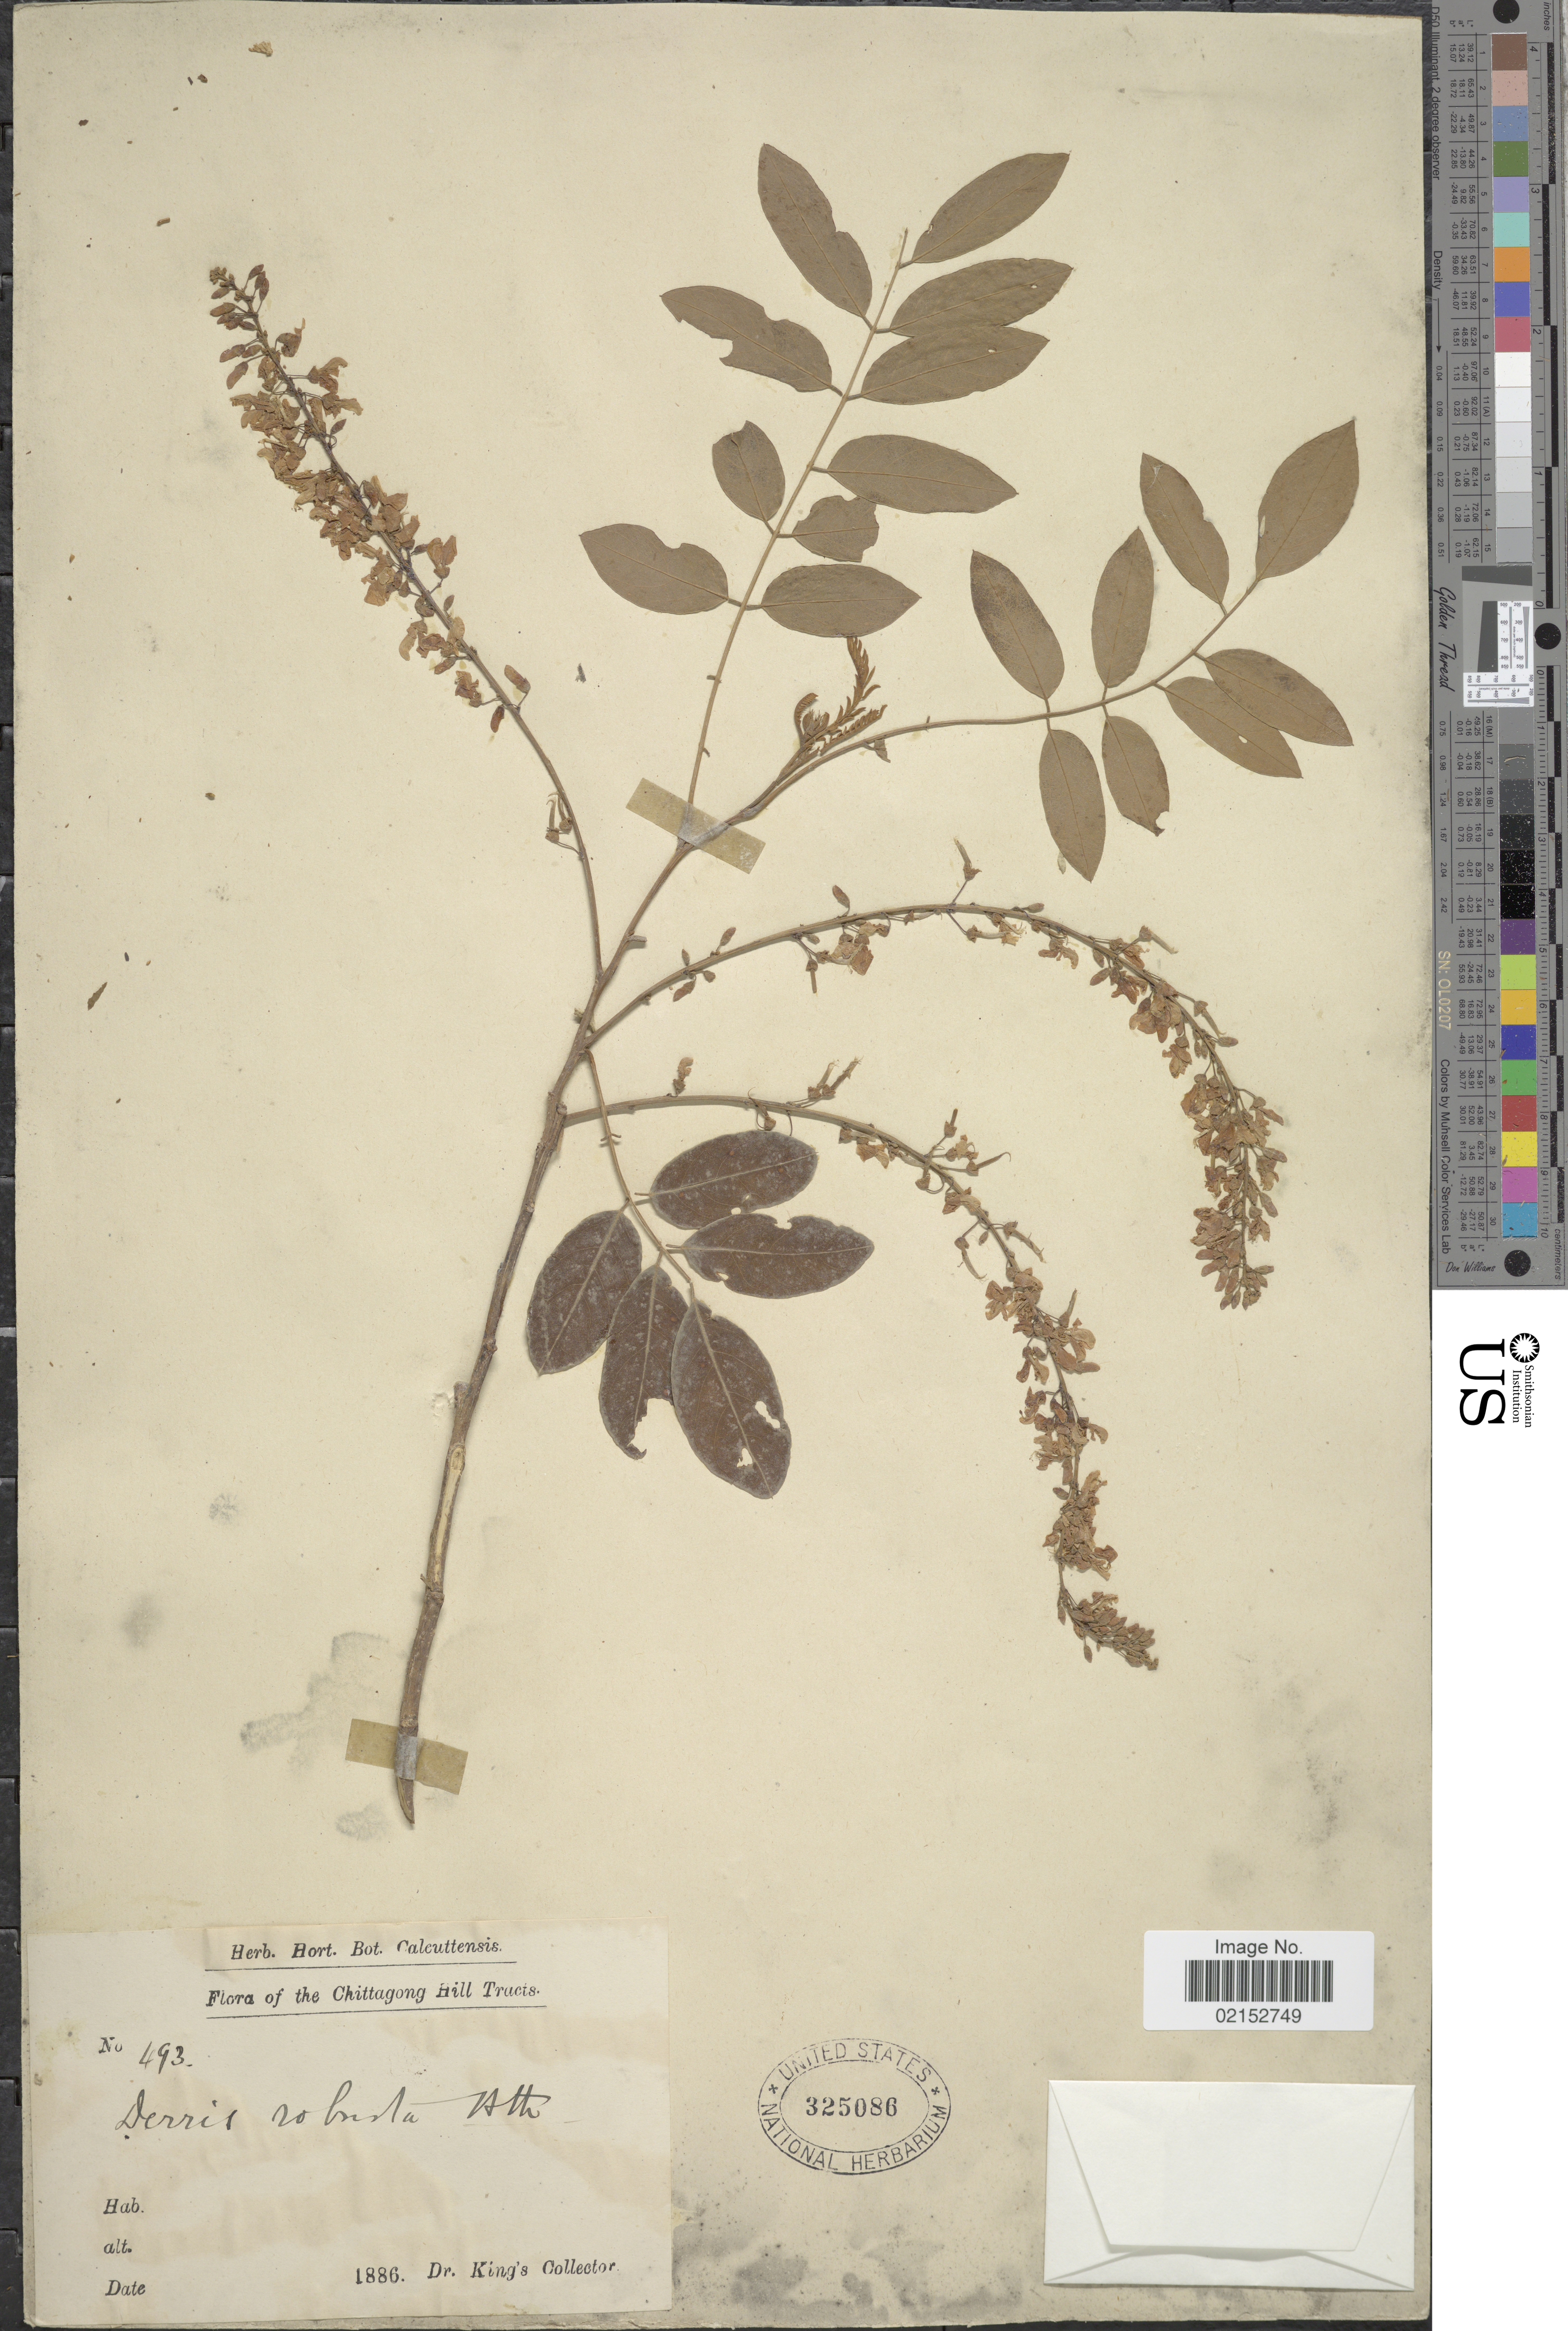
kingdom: Plantae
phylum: Tracheophyta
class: Magnoliopsida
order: Fabales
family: Fabaceae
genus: Brachypterum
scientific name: Brachypterum robustum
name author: (Roxb. ex DC.) Adema & Sirich.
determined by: Strong, Mark T., (BOT), Smithsonian Institution - National Museum of Natural History (UNITED STATES)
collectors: Dr. King's collector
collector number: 493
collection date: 1886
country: Bangladesh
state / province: Chittagong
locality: Chittagong Hill Tracts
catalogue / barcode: US 325086